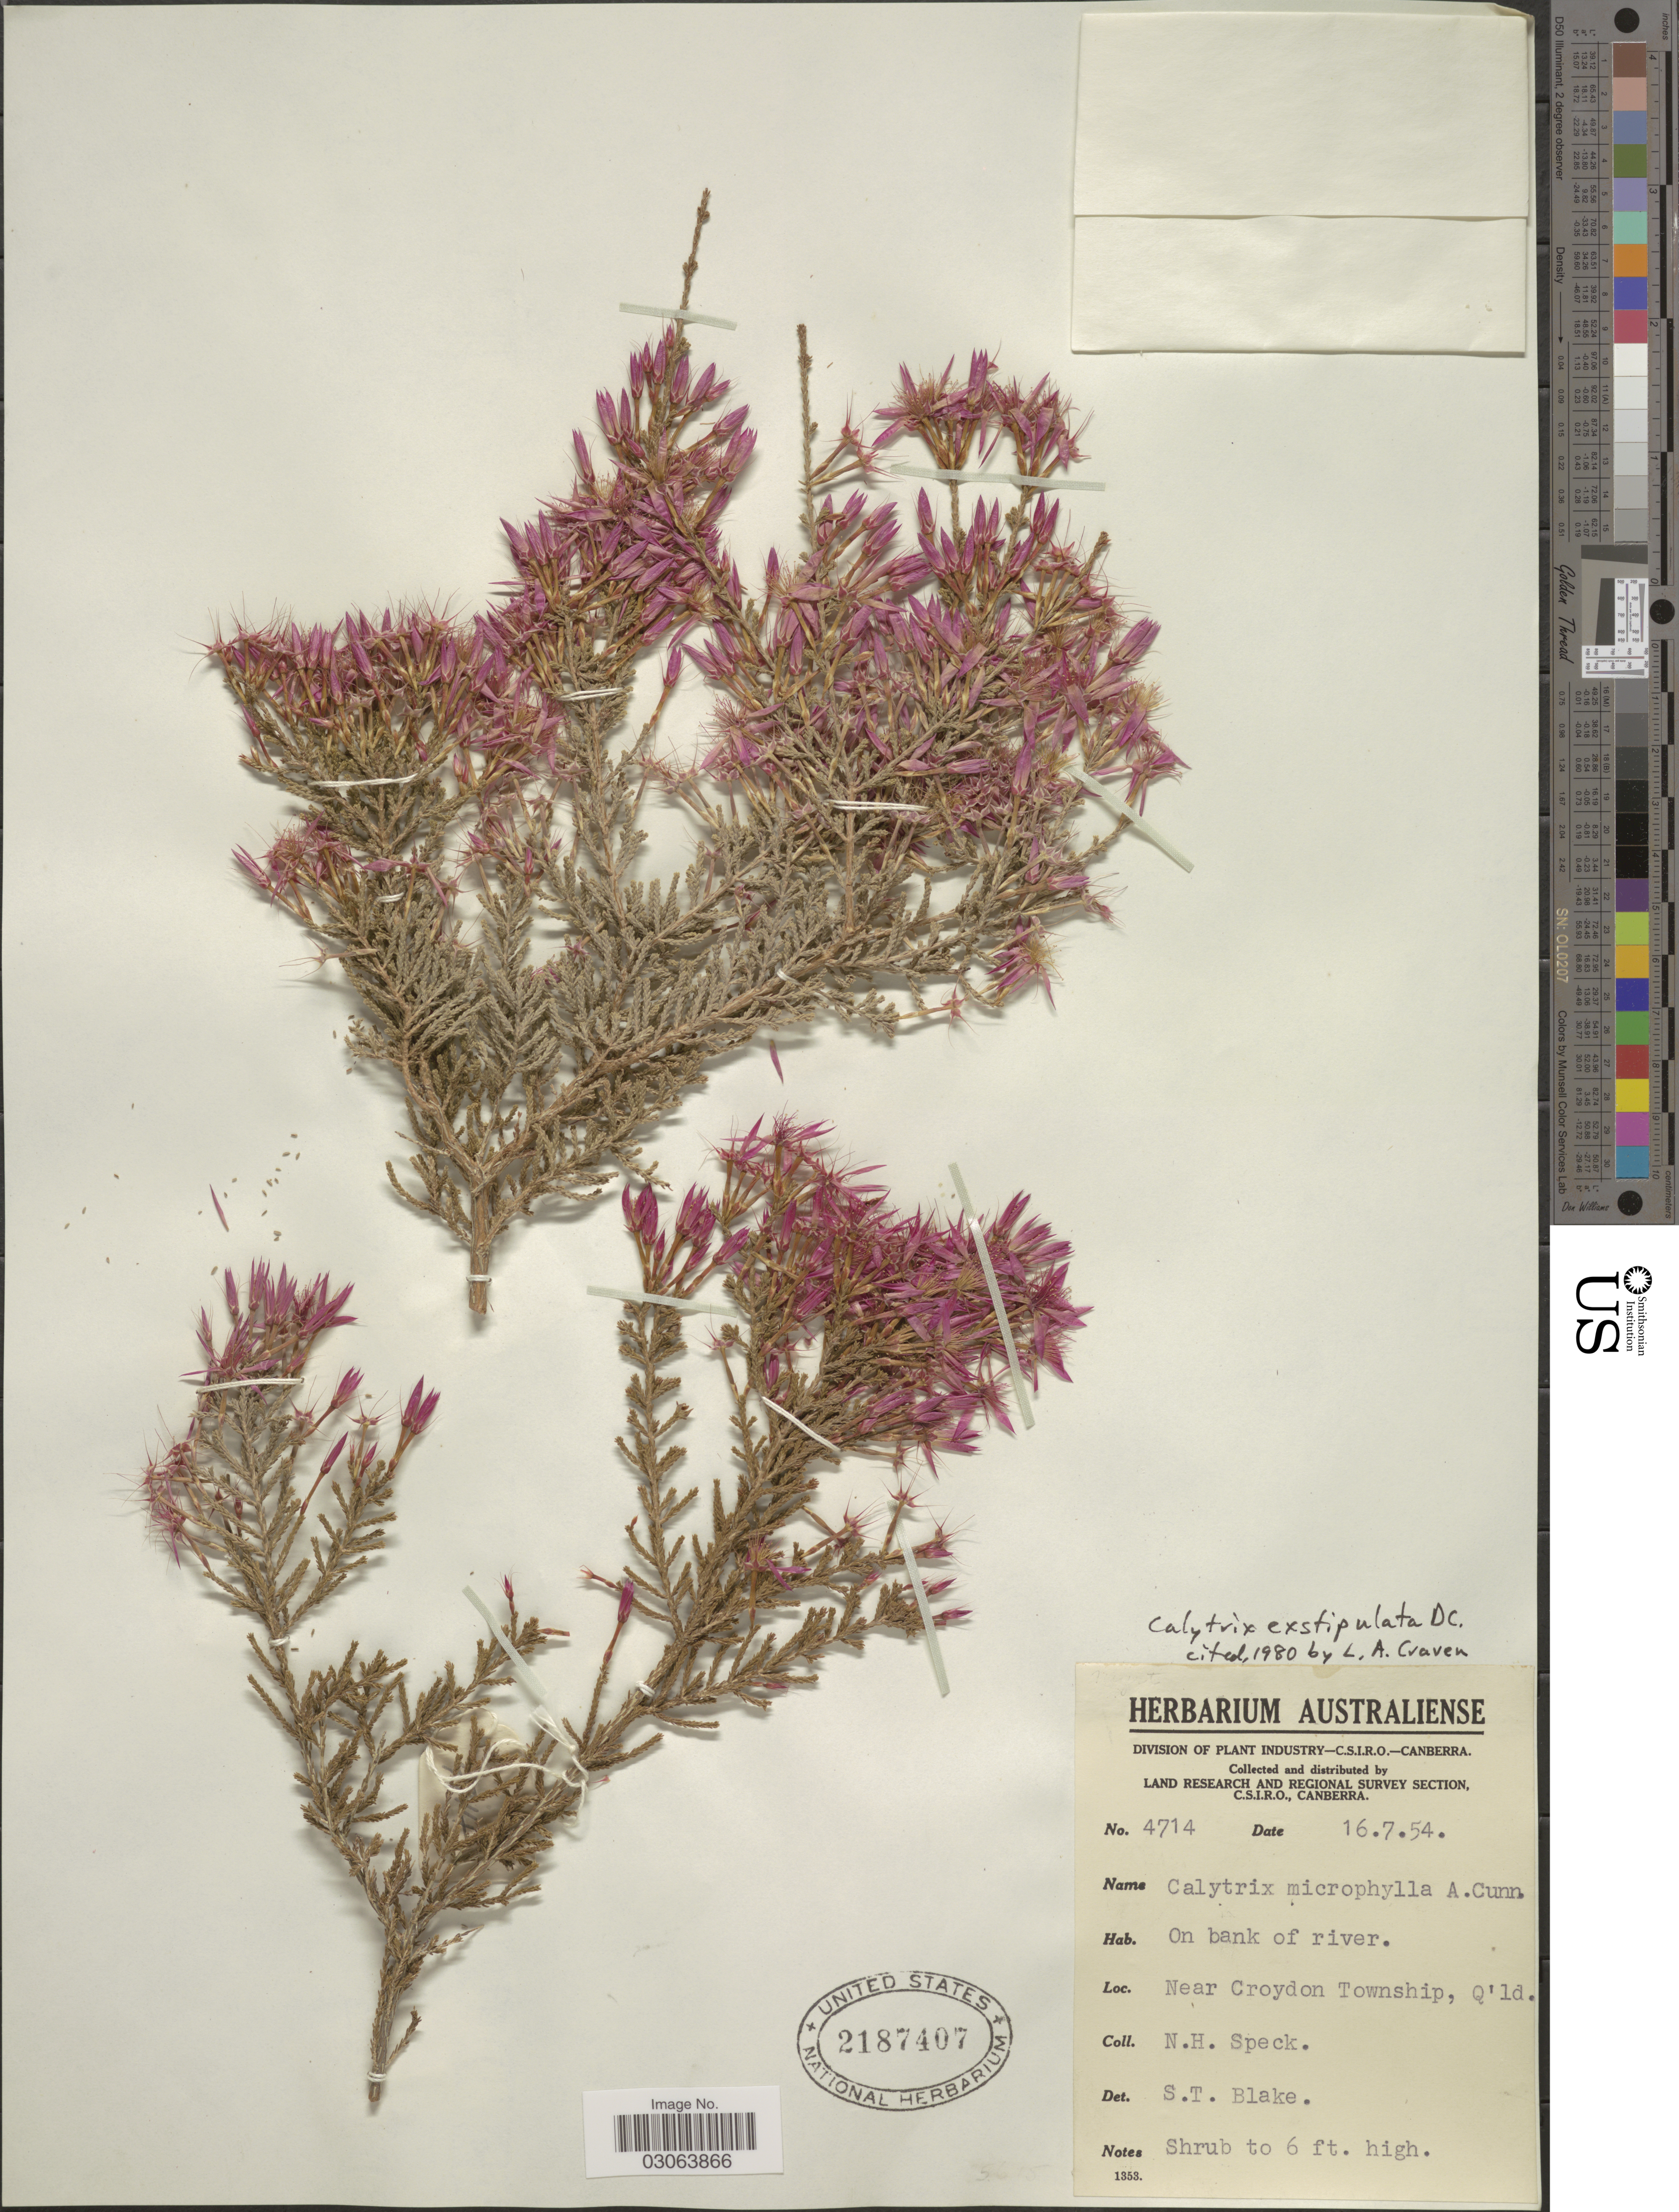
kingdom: Plantae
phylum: Tracheophyta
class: Magnoliopsida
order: Myrtales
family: Myrtaceae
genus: Calytrix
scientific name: Calytrix exstipulata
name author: D.C.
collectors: N. Speck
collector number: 4714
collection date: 1954-07-16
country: Australia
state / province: Queensland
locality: Near Croydon Township.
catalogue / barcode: US 2187407